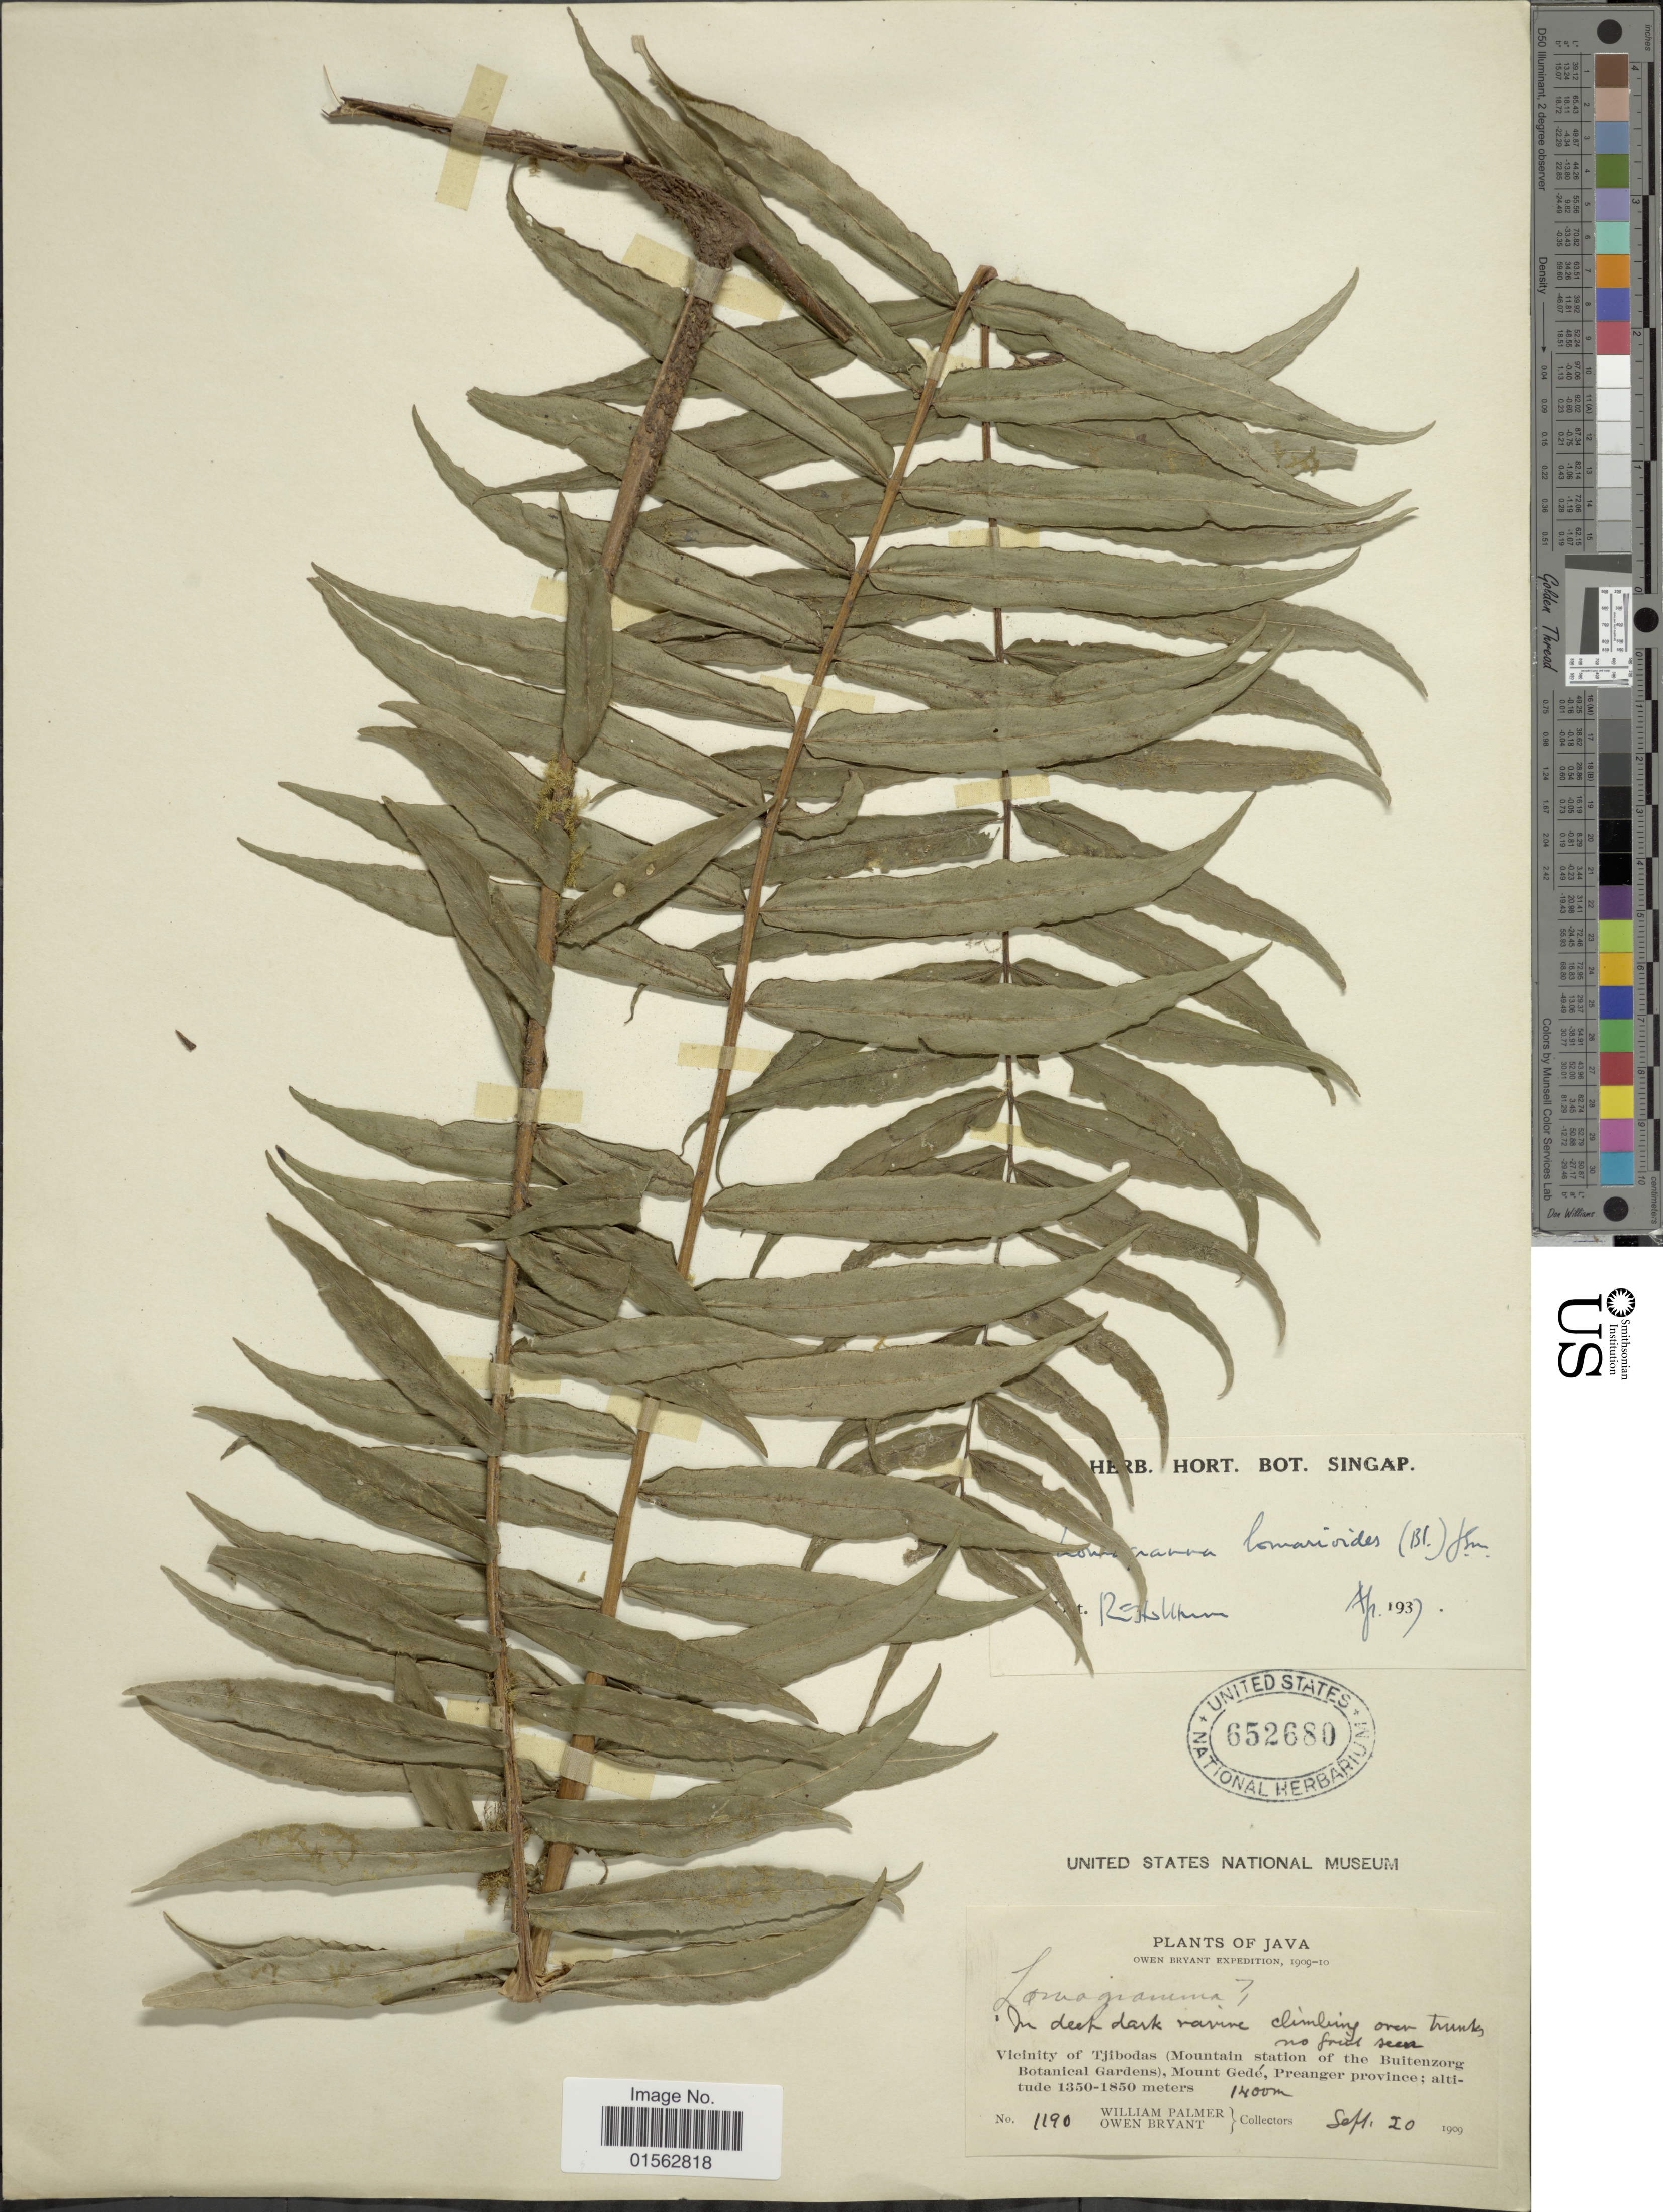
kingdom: Plantae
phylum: Tracheophyta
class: Polypodiopsida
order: Polypodiales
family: Dryopteridaceae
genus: Lomagramma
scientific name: Lomagramma lomarioides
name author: (Blume) J. Sm.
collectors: W. Palmer & O. Bryant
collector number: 1190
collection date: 1909-09-20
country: Indonesia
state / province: Java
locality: Vicinity of Tjibodas (Mountain Station of the Buitenzorg Botanical Gardens), Mount Gedé, Preanger province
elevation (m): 1400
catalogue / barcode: US 652680